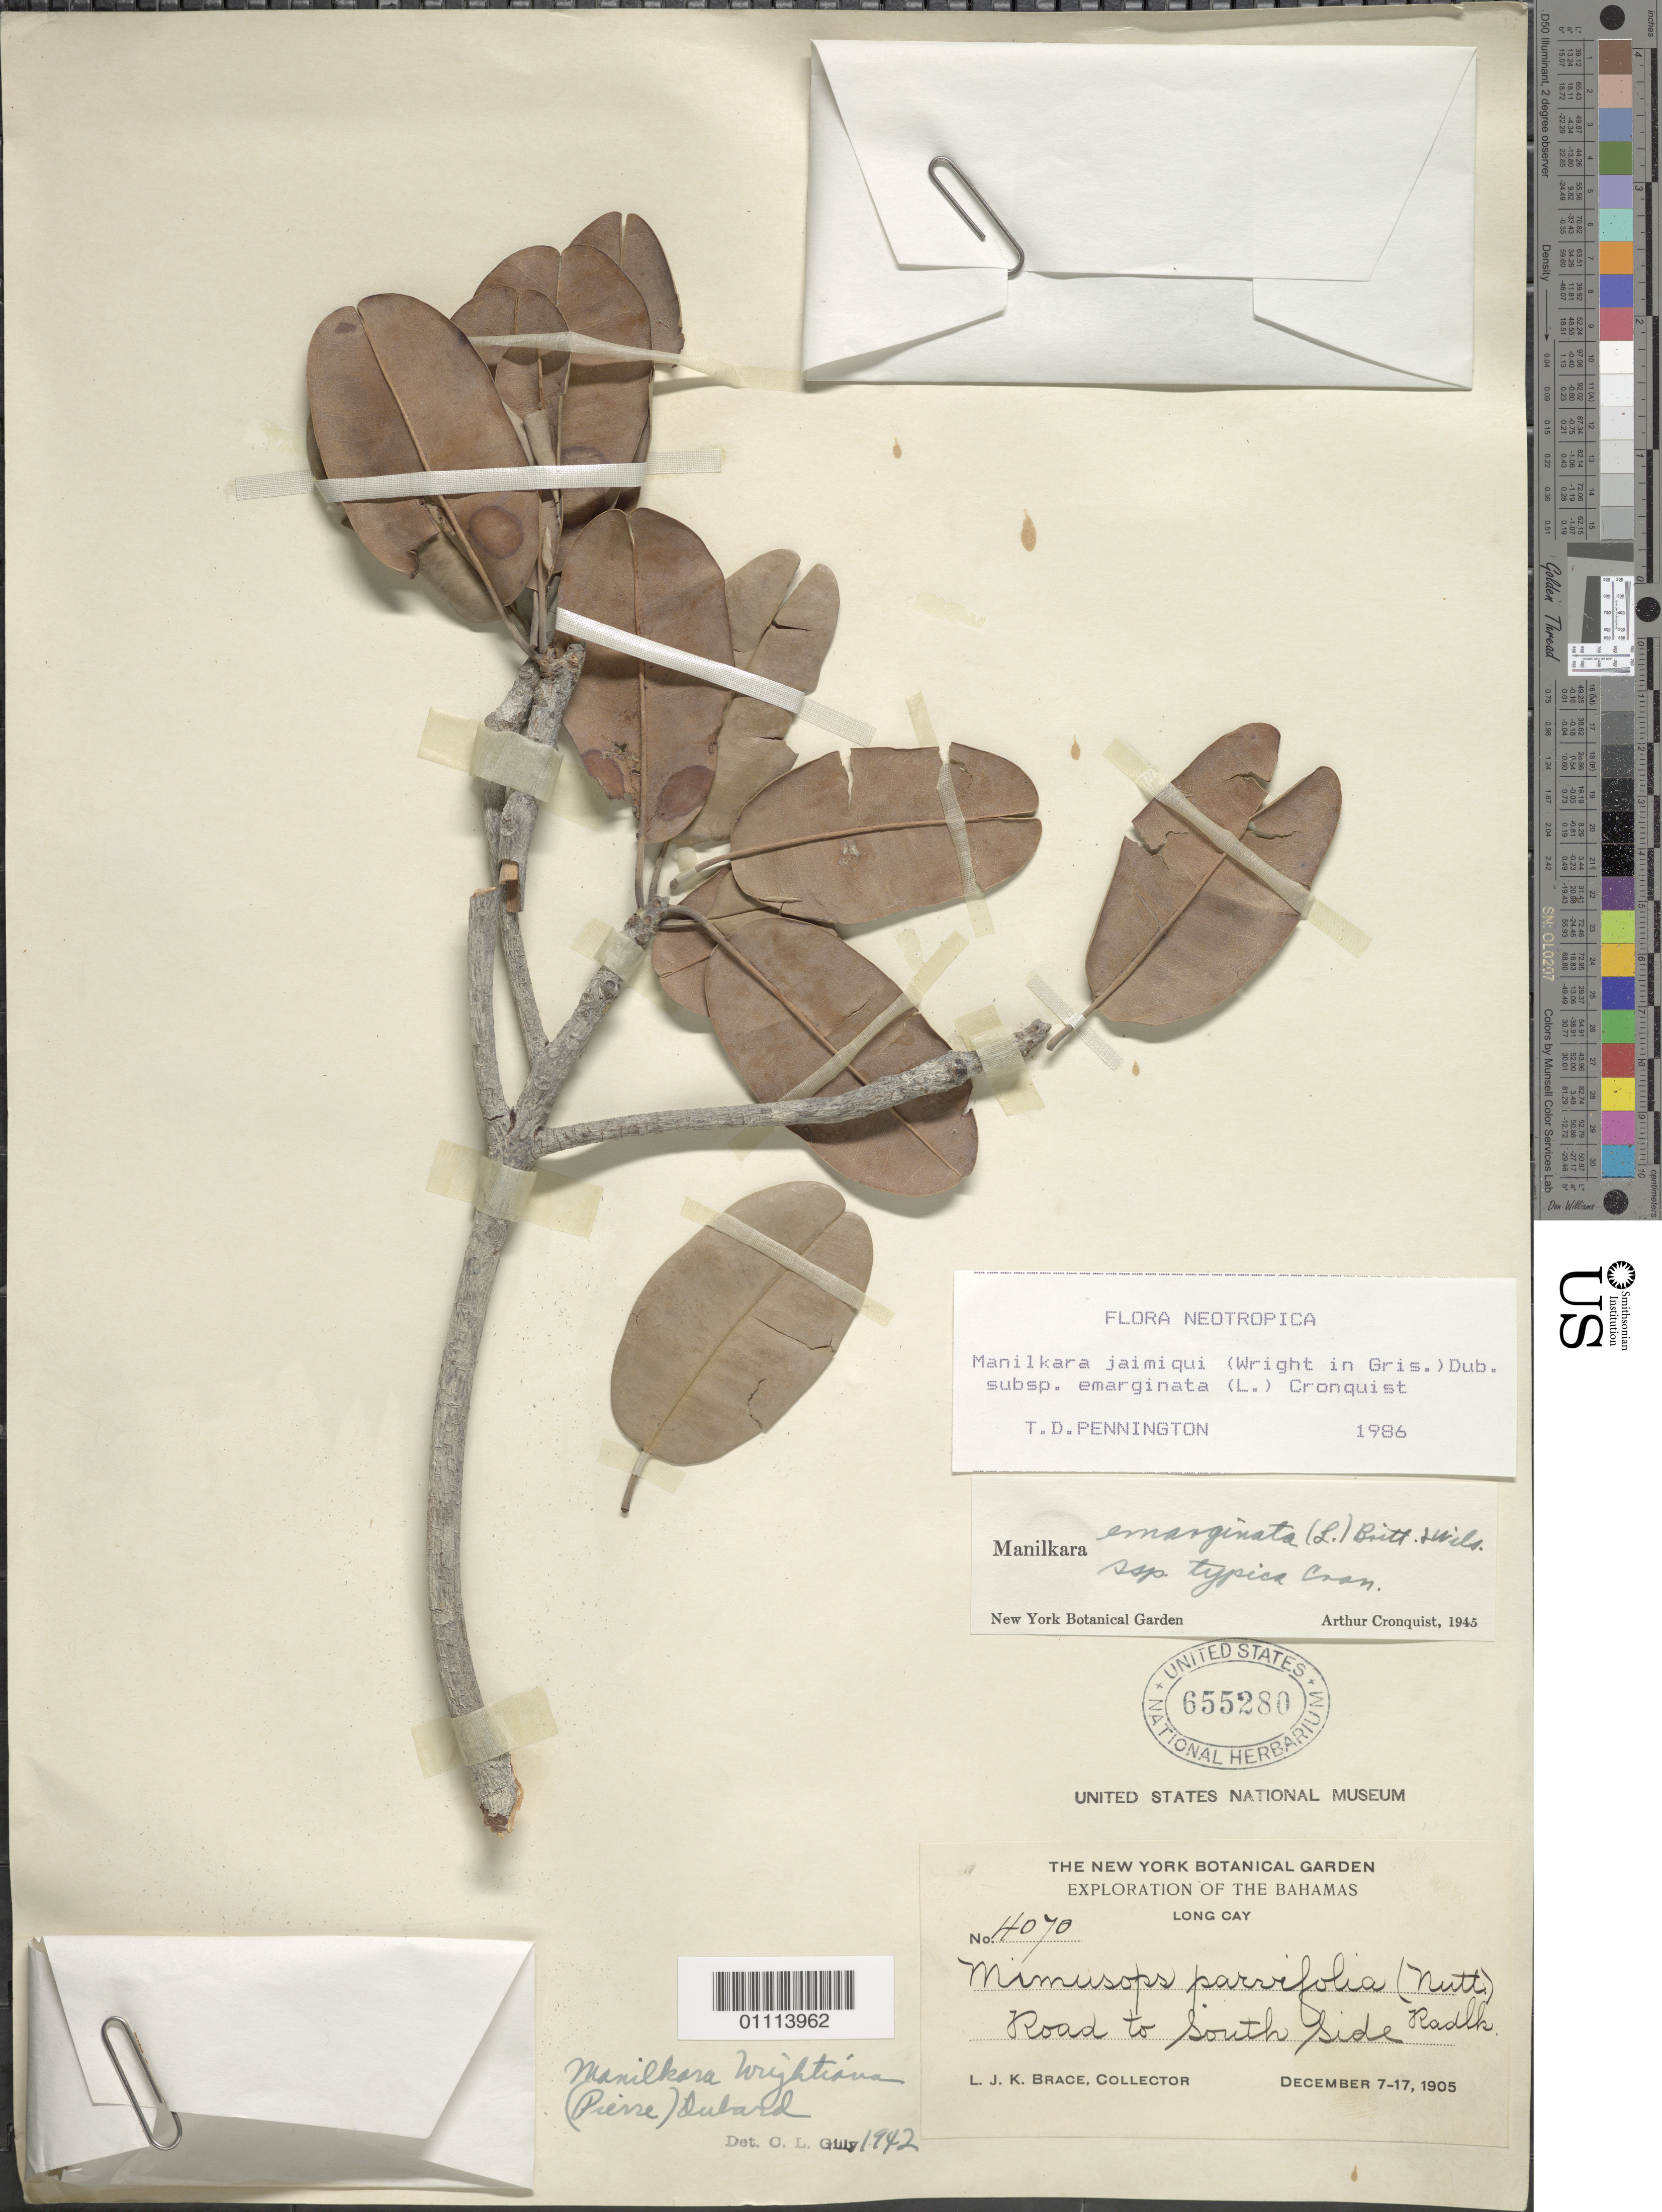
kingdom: Plantae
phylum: Tracheophyta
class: Magnoliopsida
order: Ericales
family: Sapotaceae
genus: Manilkara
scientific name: Manilkara jaimiqui subsp. emarginata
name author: (L.) Cronq.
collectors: L. J. K. Brace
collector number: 4070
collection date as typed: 07 Dec 1905 to 17 Dec 1905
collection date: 1905-12-07/1905-12-17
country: Bahamas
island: Long Cay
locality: Long Cay, road to South Side.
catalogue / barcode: US 655280